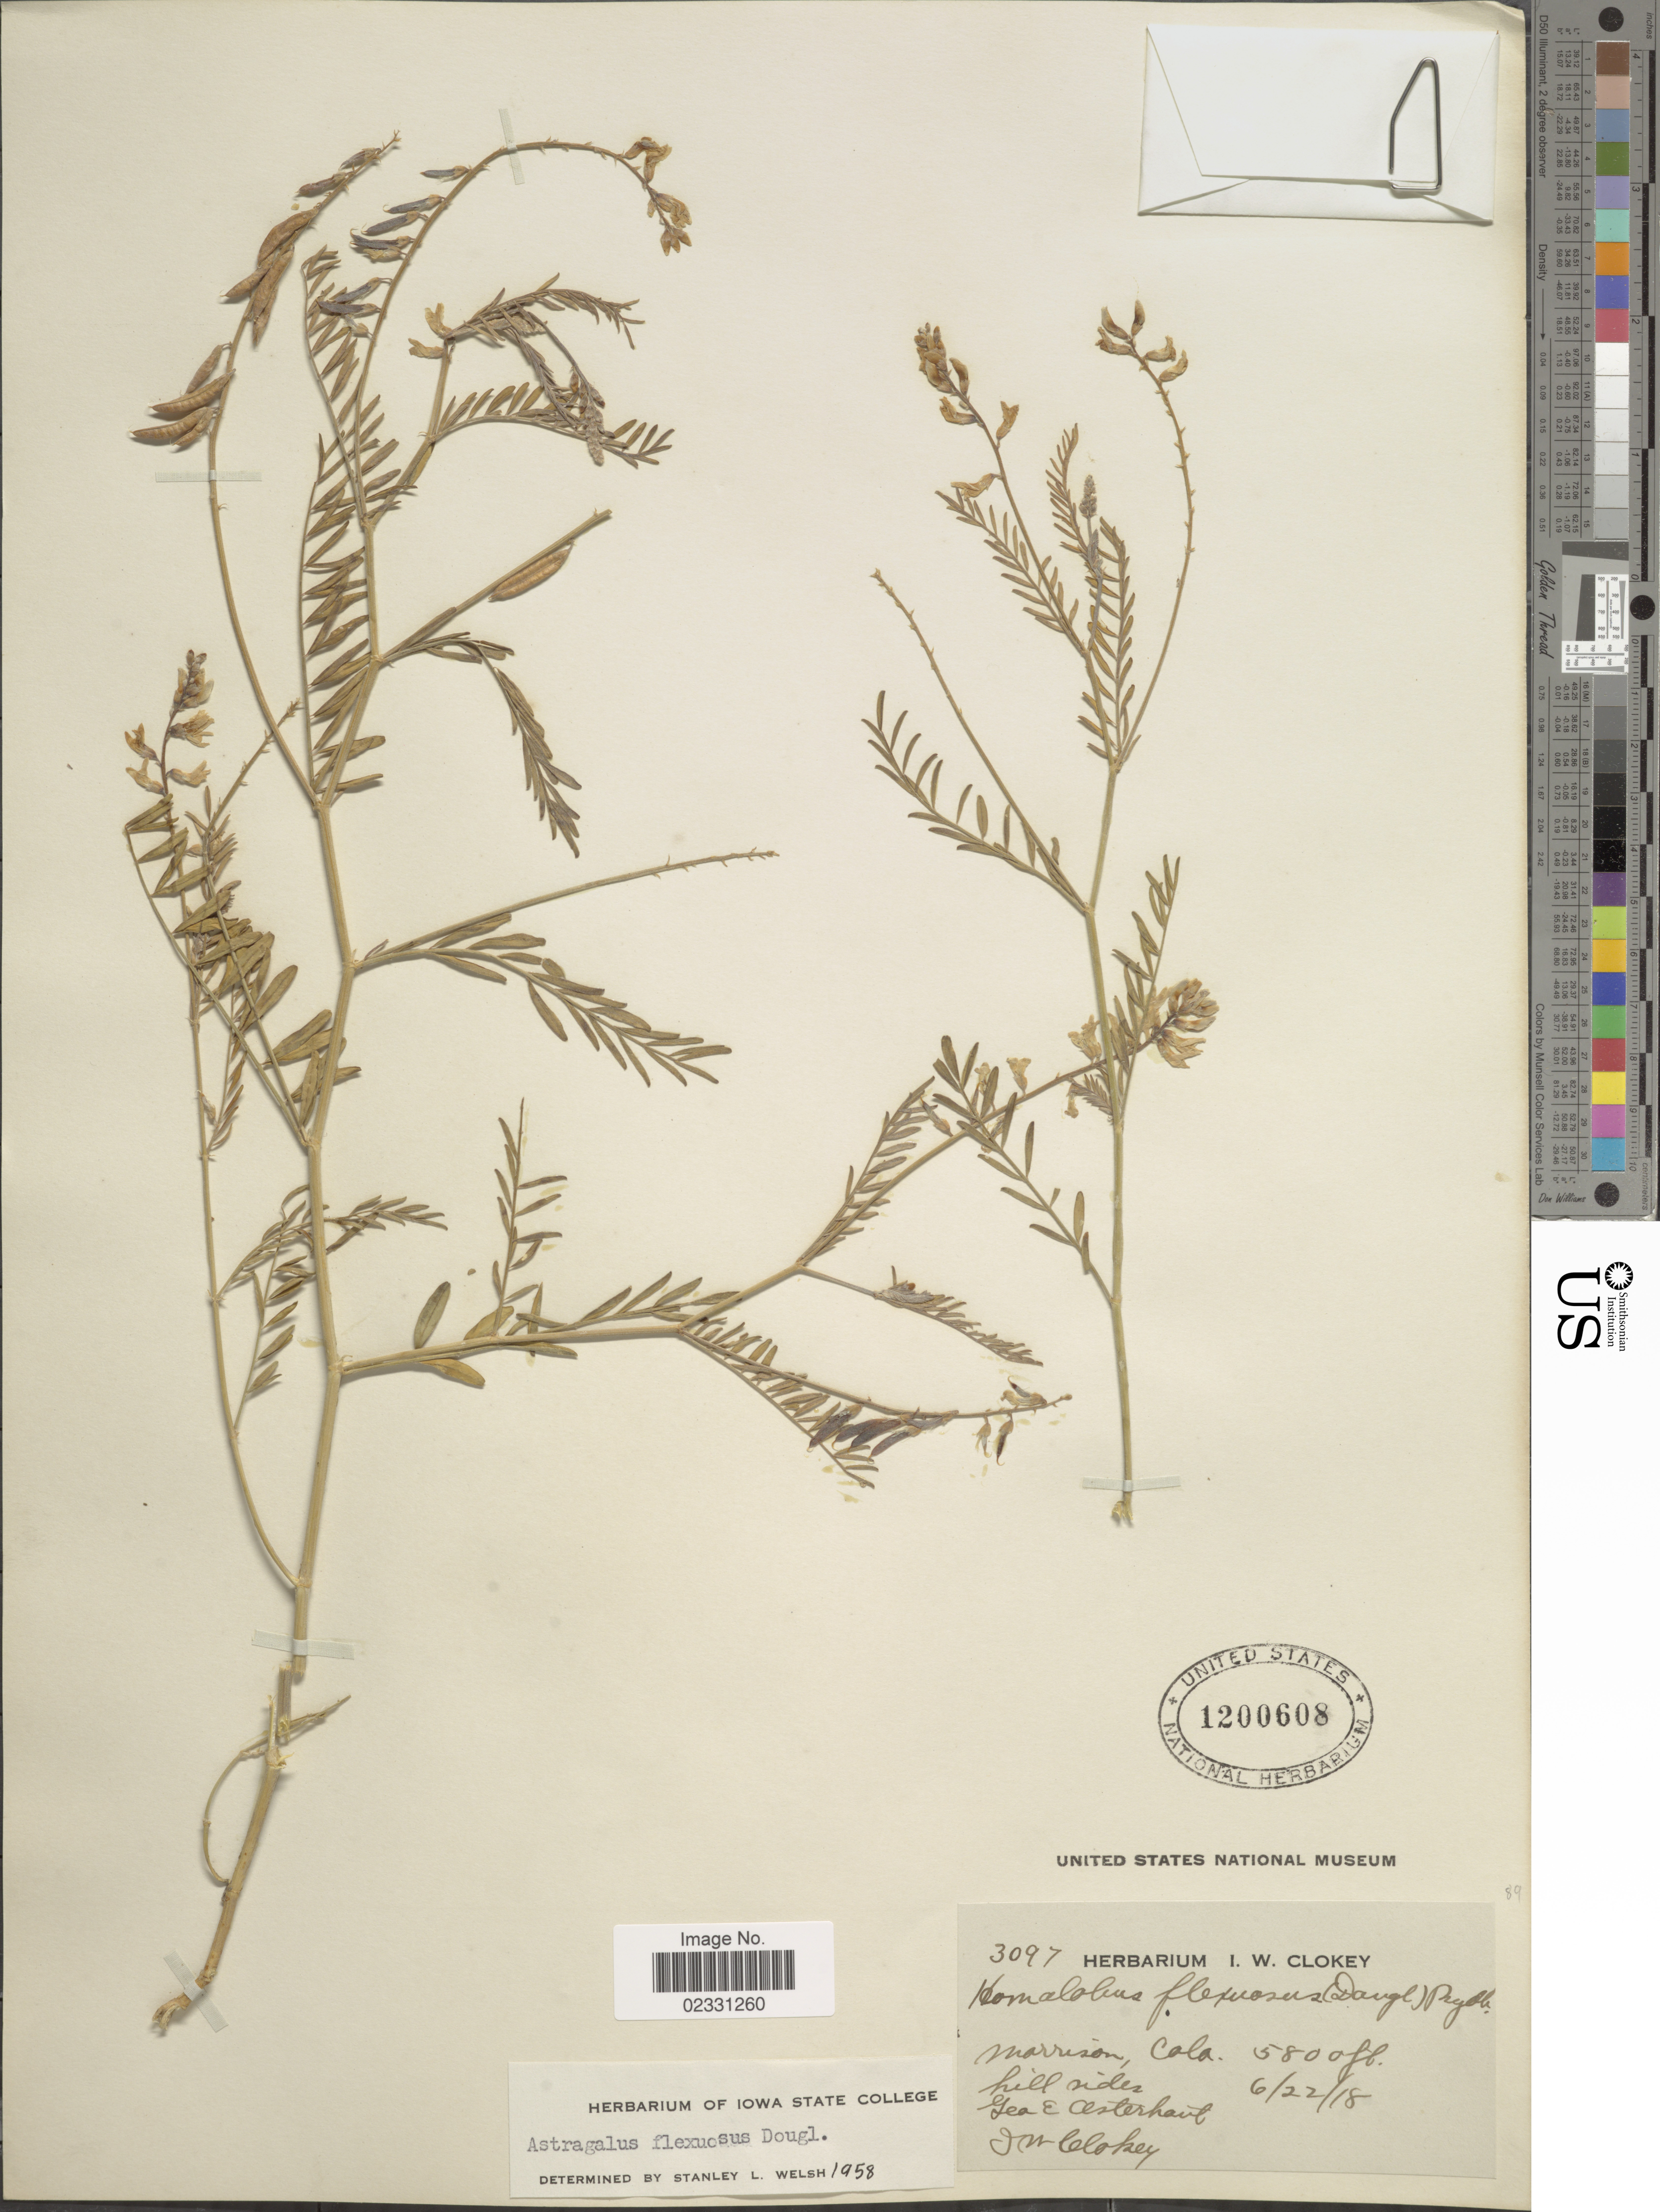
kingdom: Plantae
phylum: Tracheophyta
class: Magnoliopsida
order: Fabales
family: Fabaceae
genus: Astragalus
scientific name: Astragalus flexuosus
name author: (Hook.) Douglas ex G. Don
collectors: G. Osterhout & I. W. Clokey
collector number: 3097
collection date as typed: Transcribed d/m/y: 22/6/18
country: United States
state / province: Colorado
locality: Morrison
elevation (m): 1768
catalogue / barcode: US 1200608